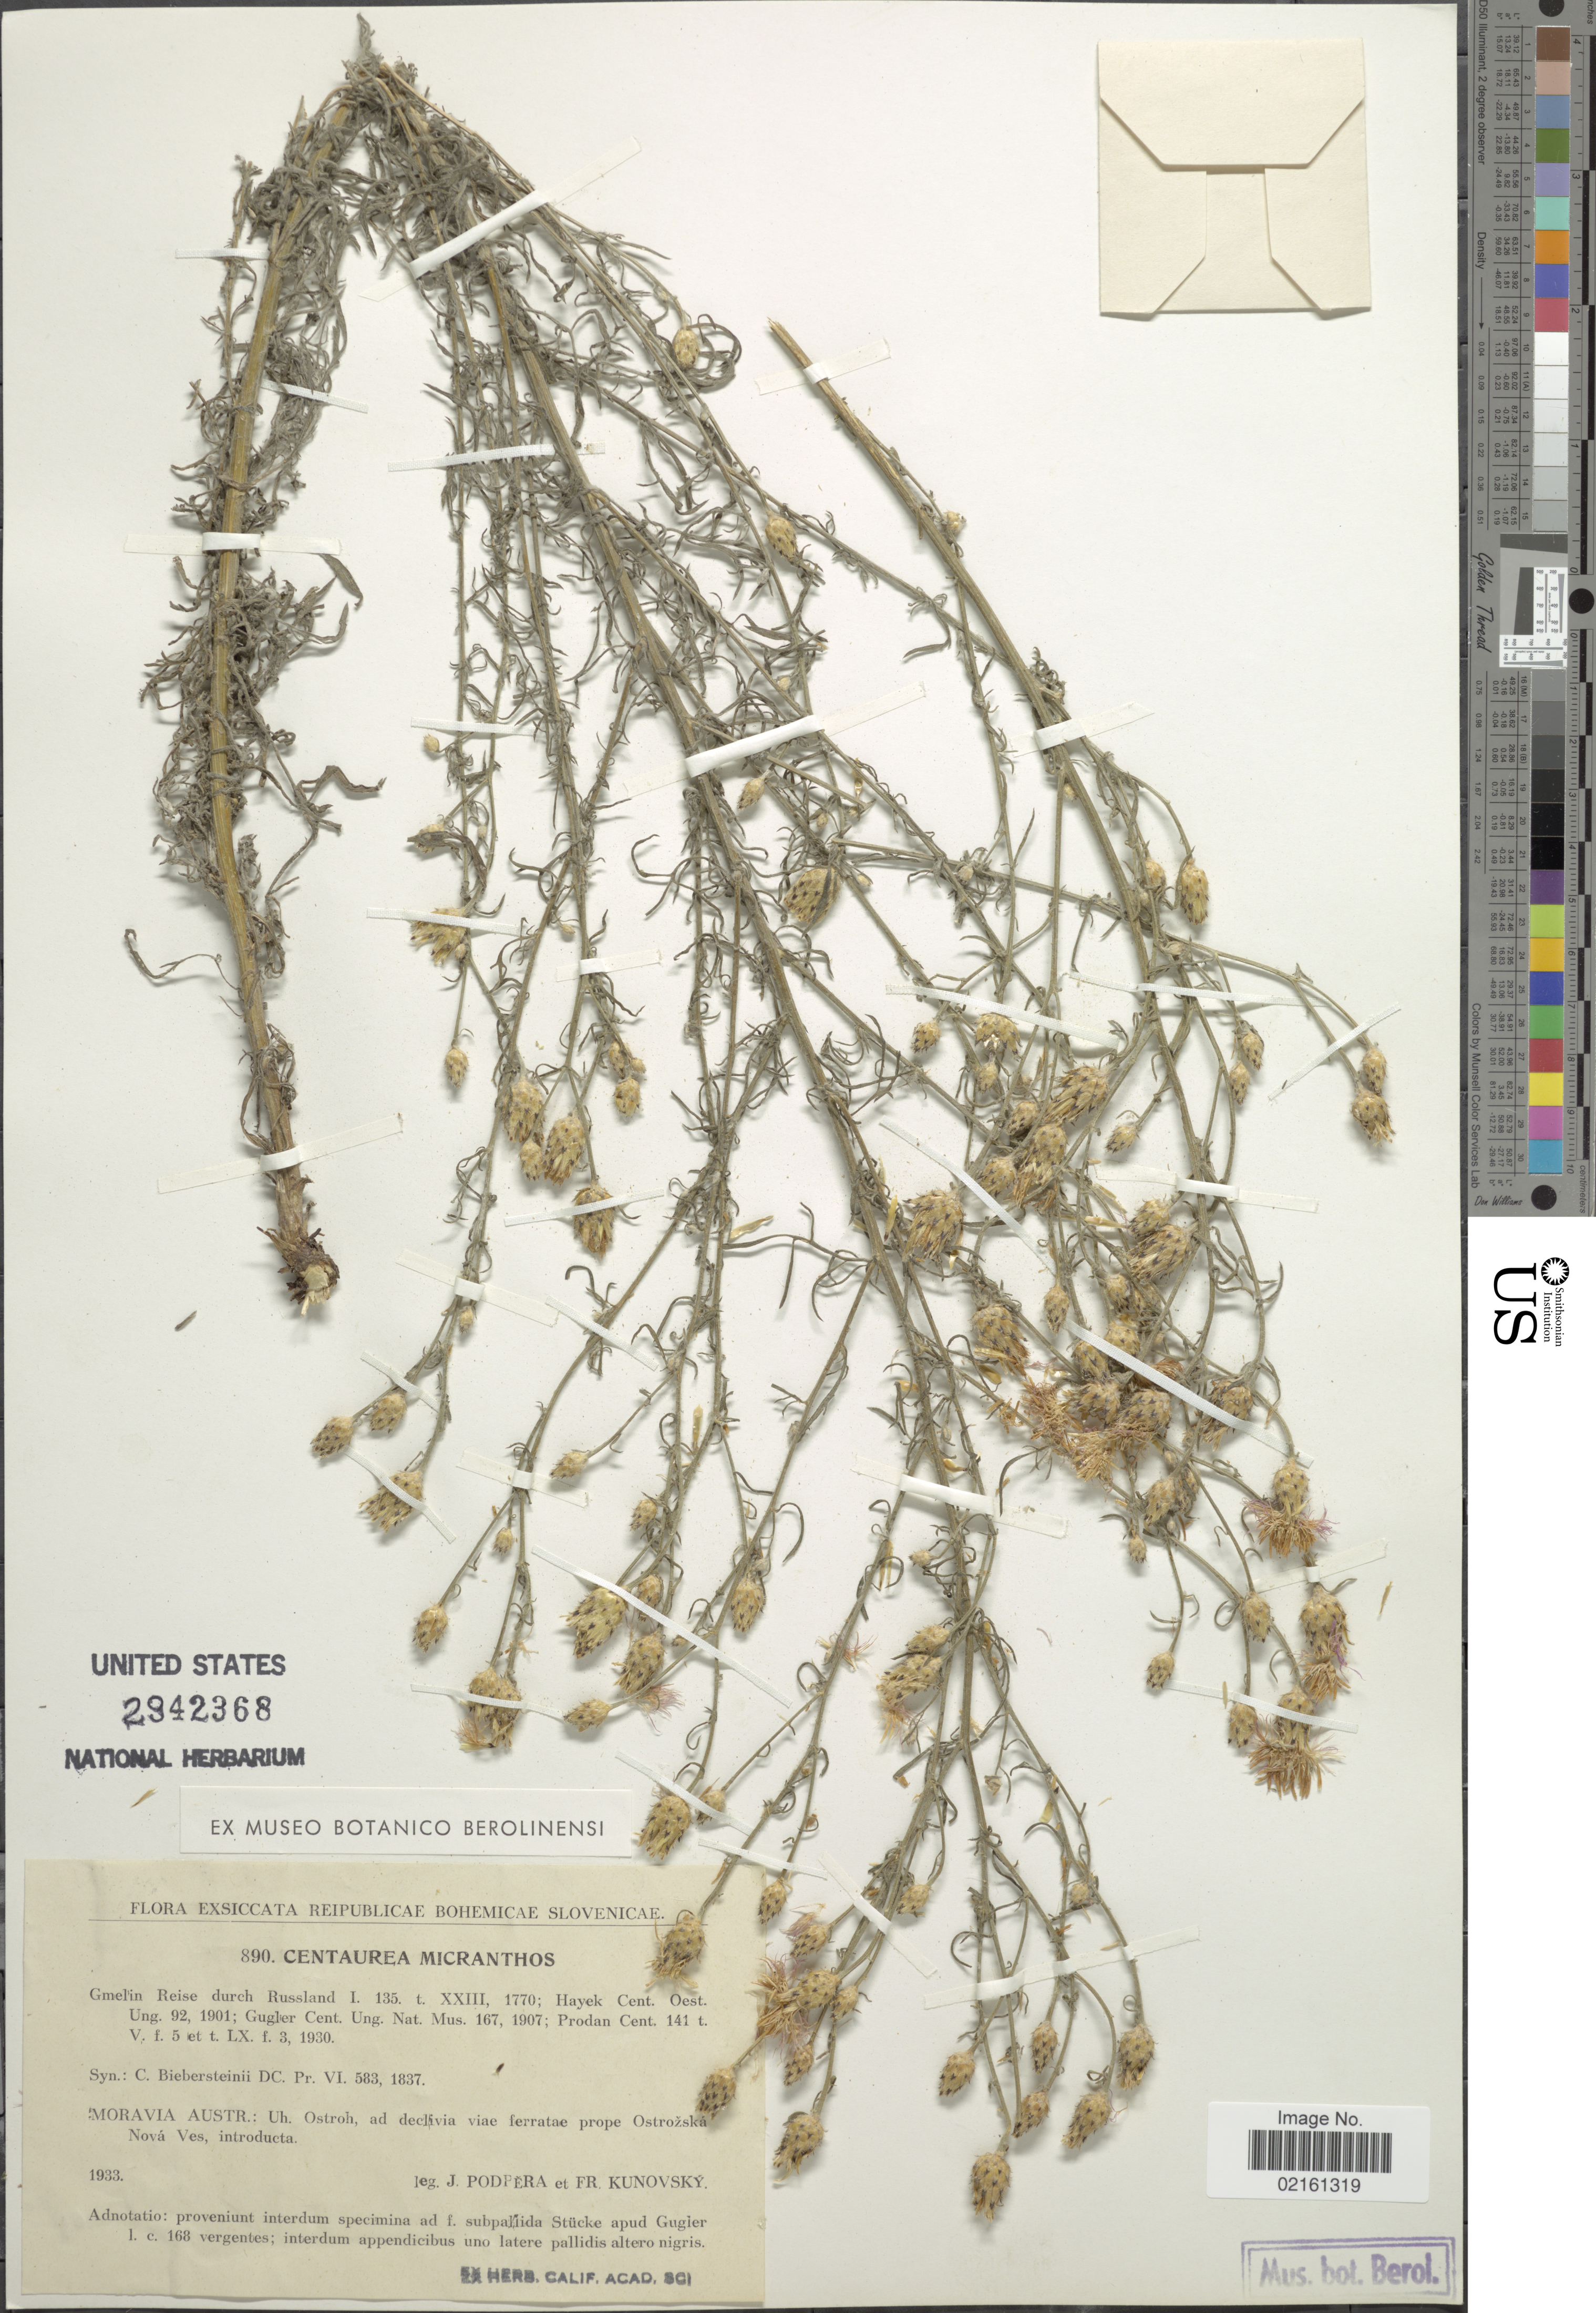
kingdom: Plantae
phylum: Tracheophyta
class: Magnoliopsida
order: Asterales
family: Asteraceae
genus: Centaurea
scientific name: Centaurea micranthos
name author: J.F. Gmel.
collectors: J. Podpera & F. Kunovsky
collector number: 890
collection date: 1933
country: Slovenia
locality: Reipublicae Bohemicae Slovenicae, Moravia Austr., Uh. Ostroh, prope Ostrozska Nova Ves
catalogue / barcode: US 2942368